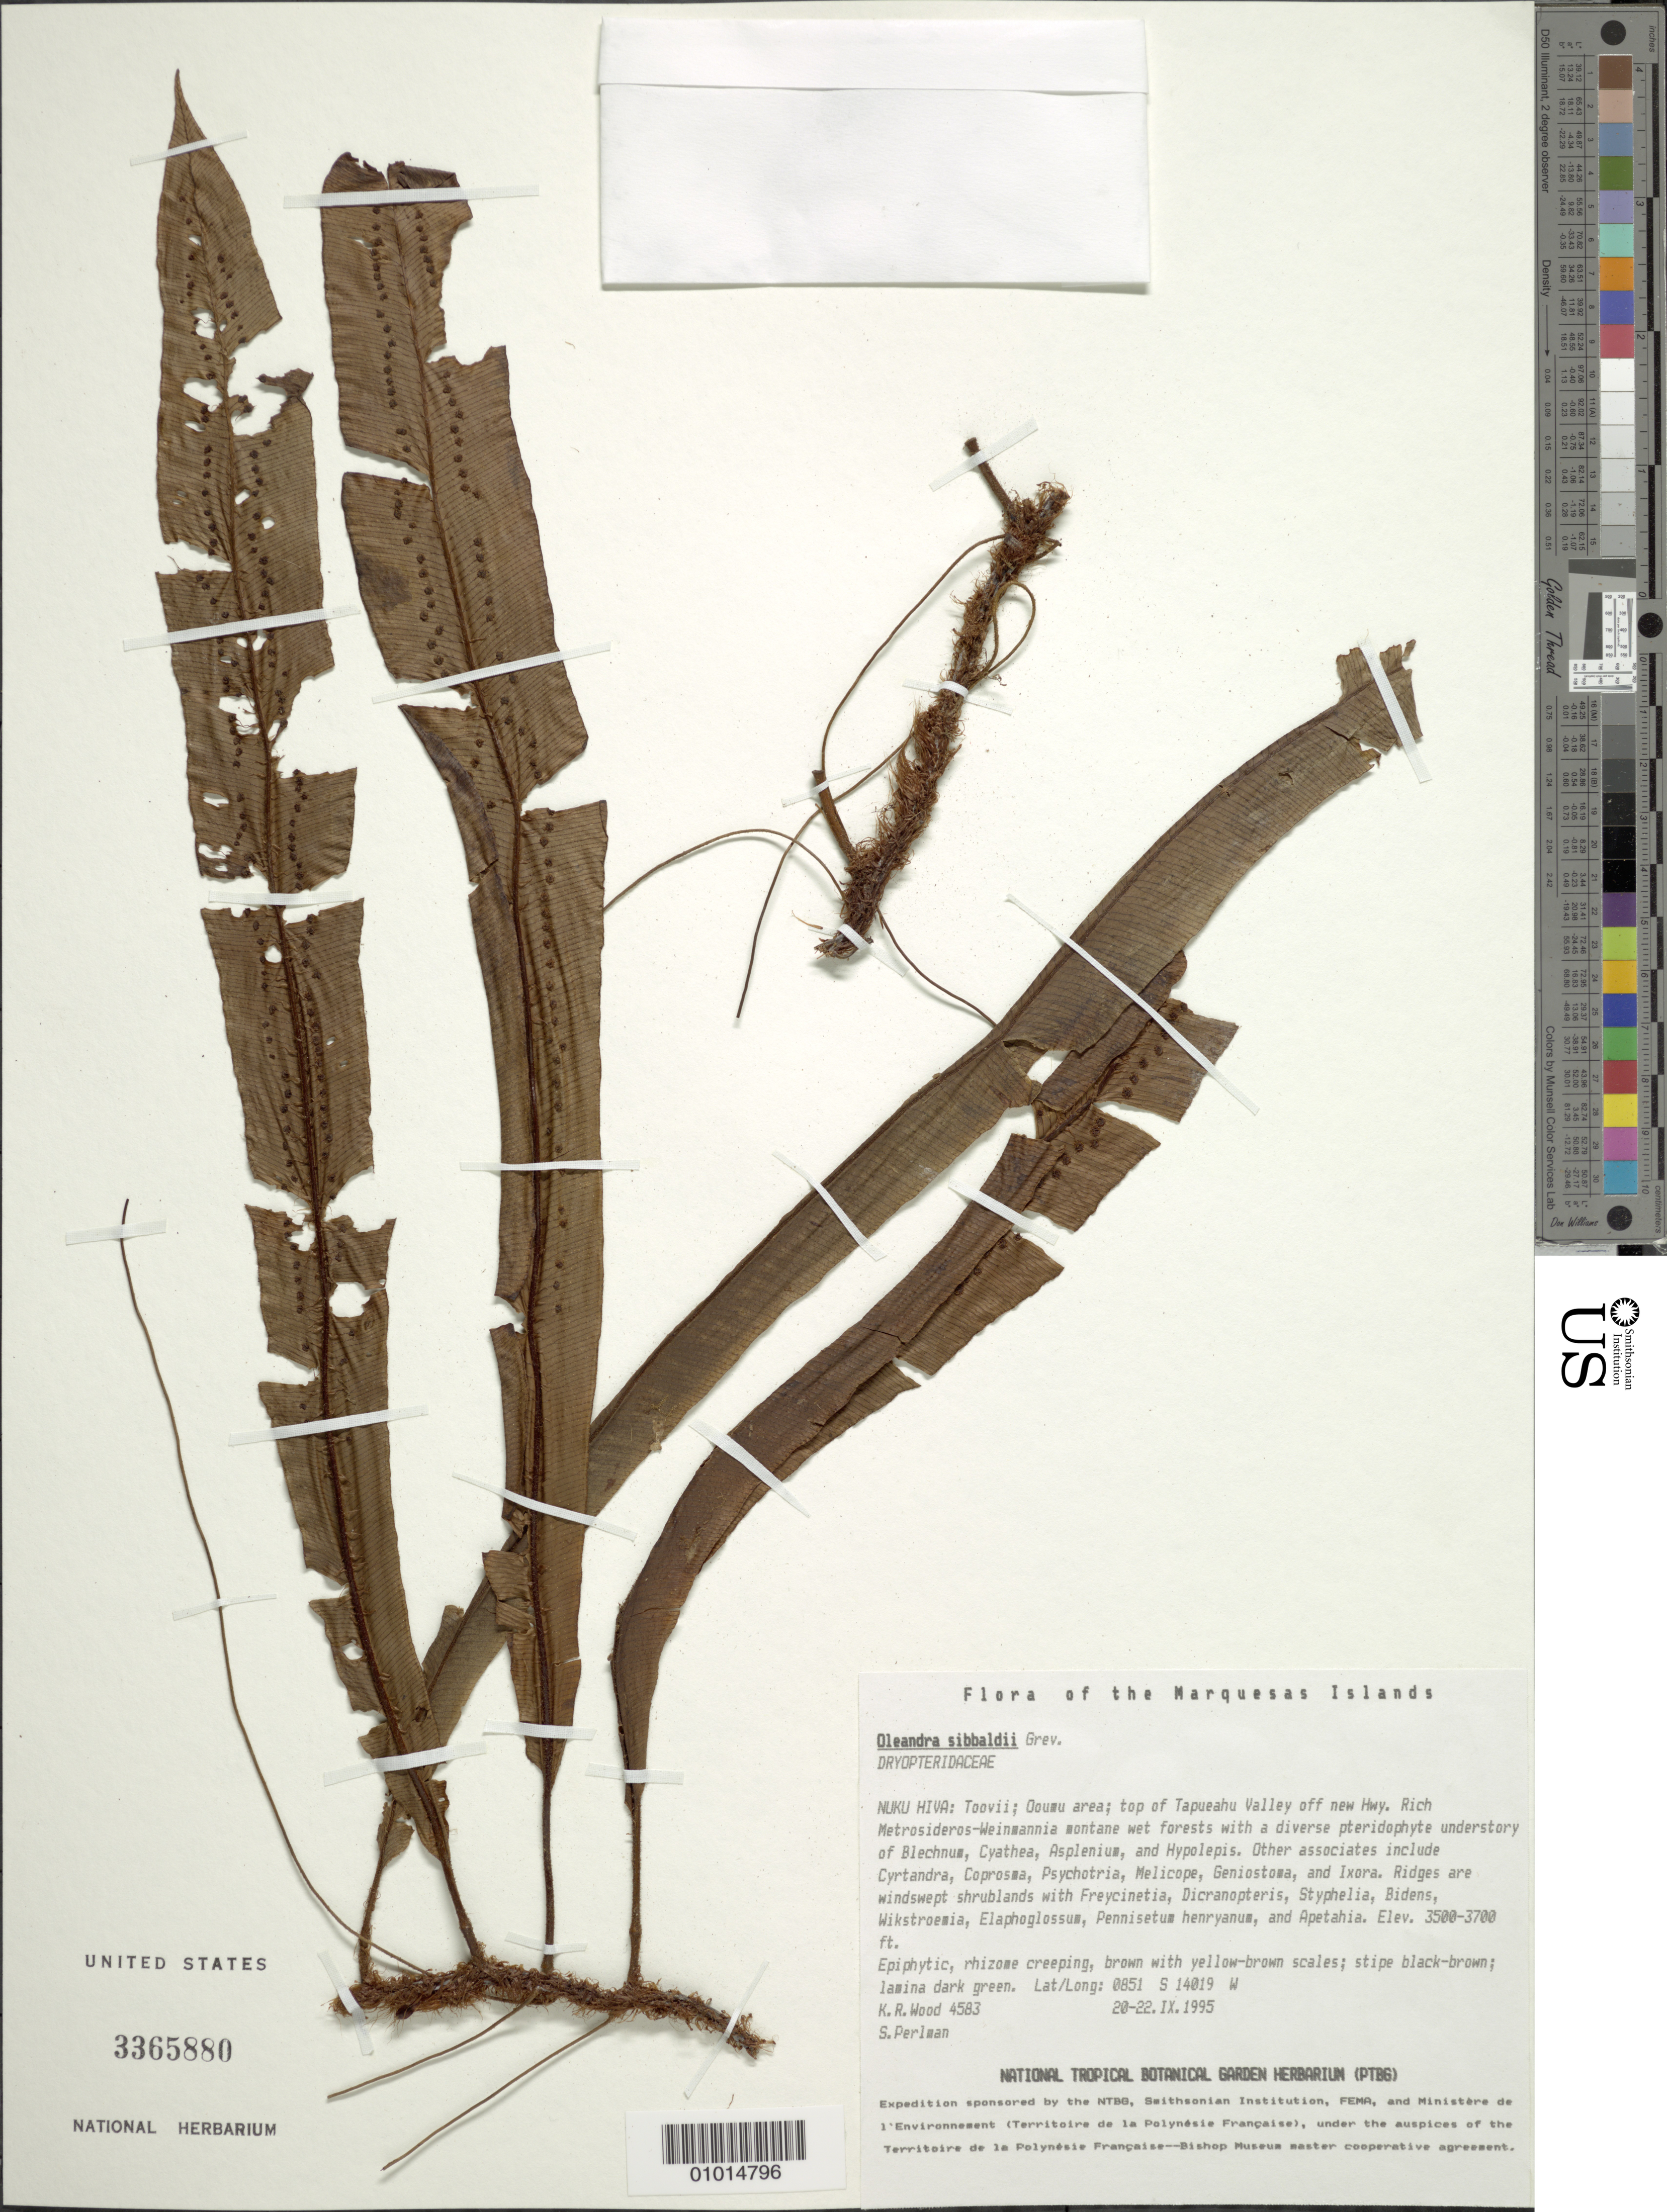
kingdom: Plantae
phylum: Tracheophyta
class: Polypodiopsida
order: Polypodiales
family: Oleandraceae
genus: Oleandra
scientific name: Oleandra sibbaldii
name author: Grev.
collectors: K. R. Wood & S. P. Perlman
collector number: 4583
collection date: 1995-09-20/1995-09-22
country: French Polynesia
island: Nuku Hiva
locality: Toovii, Ooumu area, top of Tapueahu Valley off new hwy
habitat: Rich Metrosideros - Weinmannia montane wet forests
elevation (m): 1067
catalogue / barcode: US 3365880